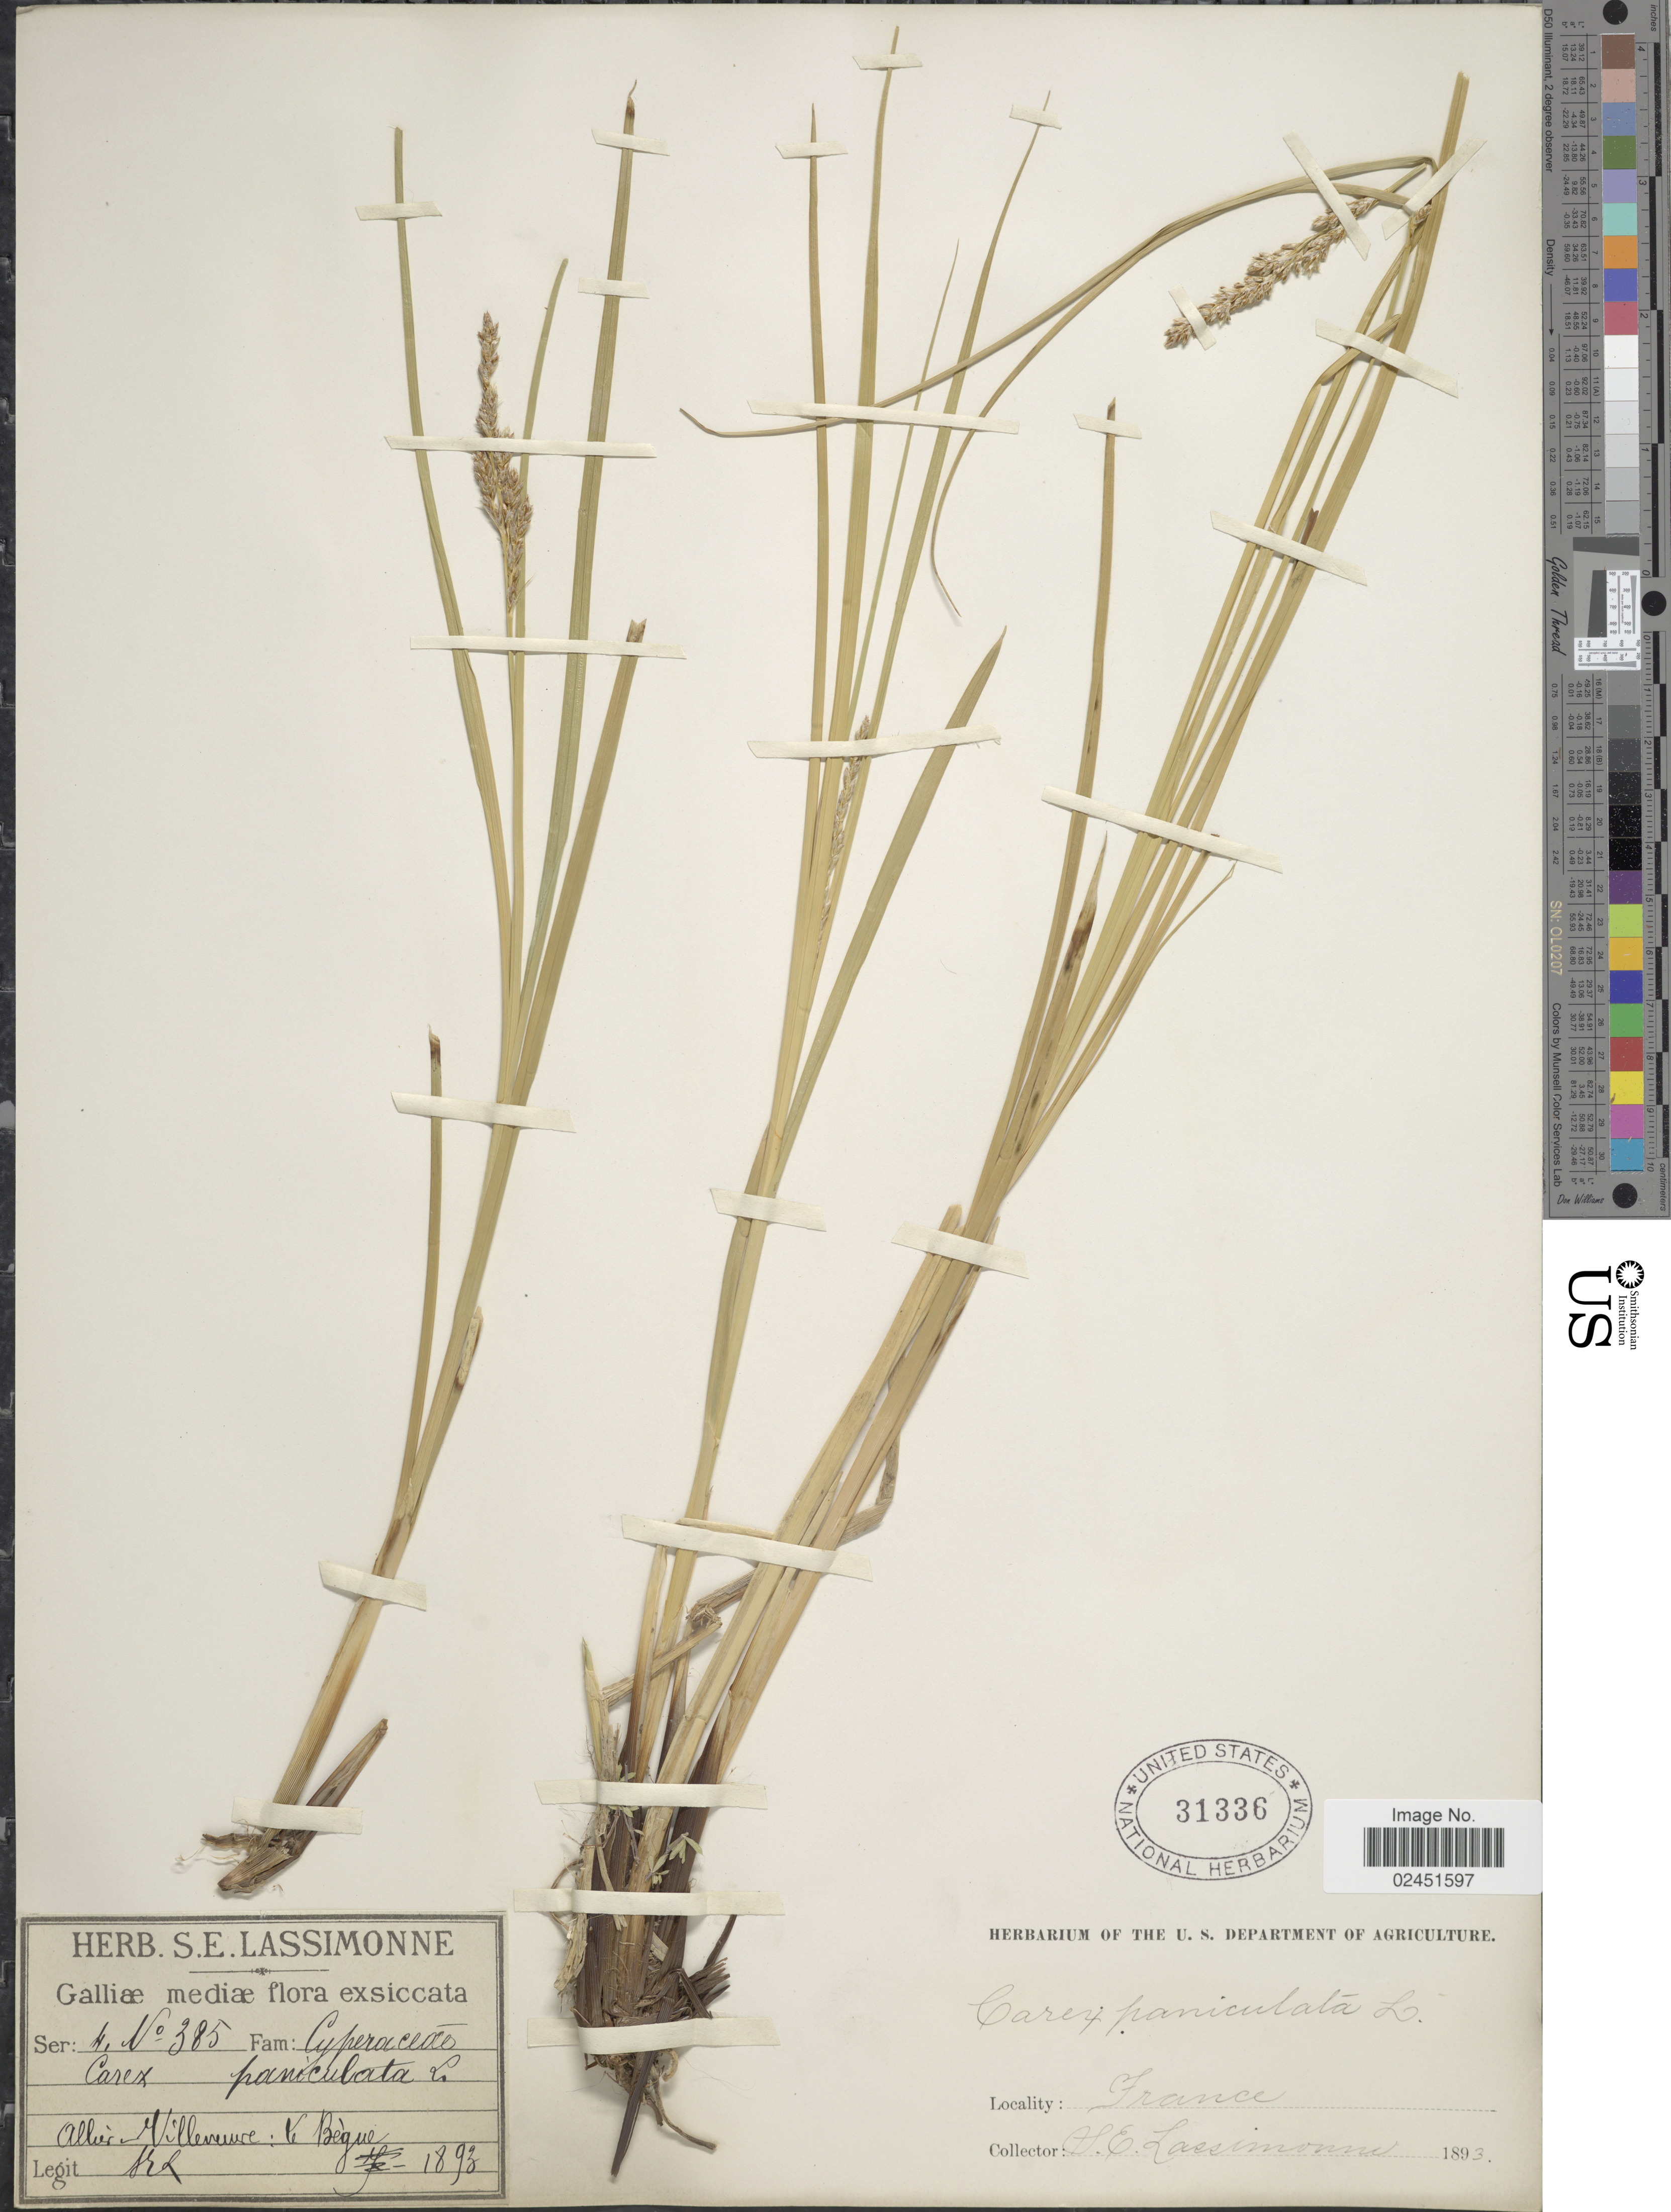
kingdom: Plantae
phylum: Tracheophyta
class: Liliopsida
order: Poales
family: Cyperaceae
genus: Carex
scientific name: Carex paniculata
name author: L.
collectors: S. Lassimonne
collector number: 385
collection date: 1893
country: France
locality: Allur Villeveire: le Begue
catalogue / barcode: US 31336